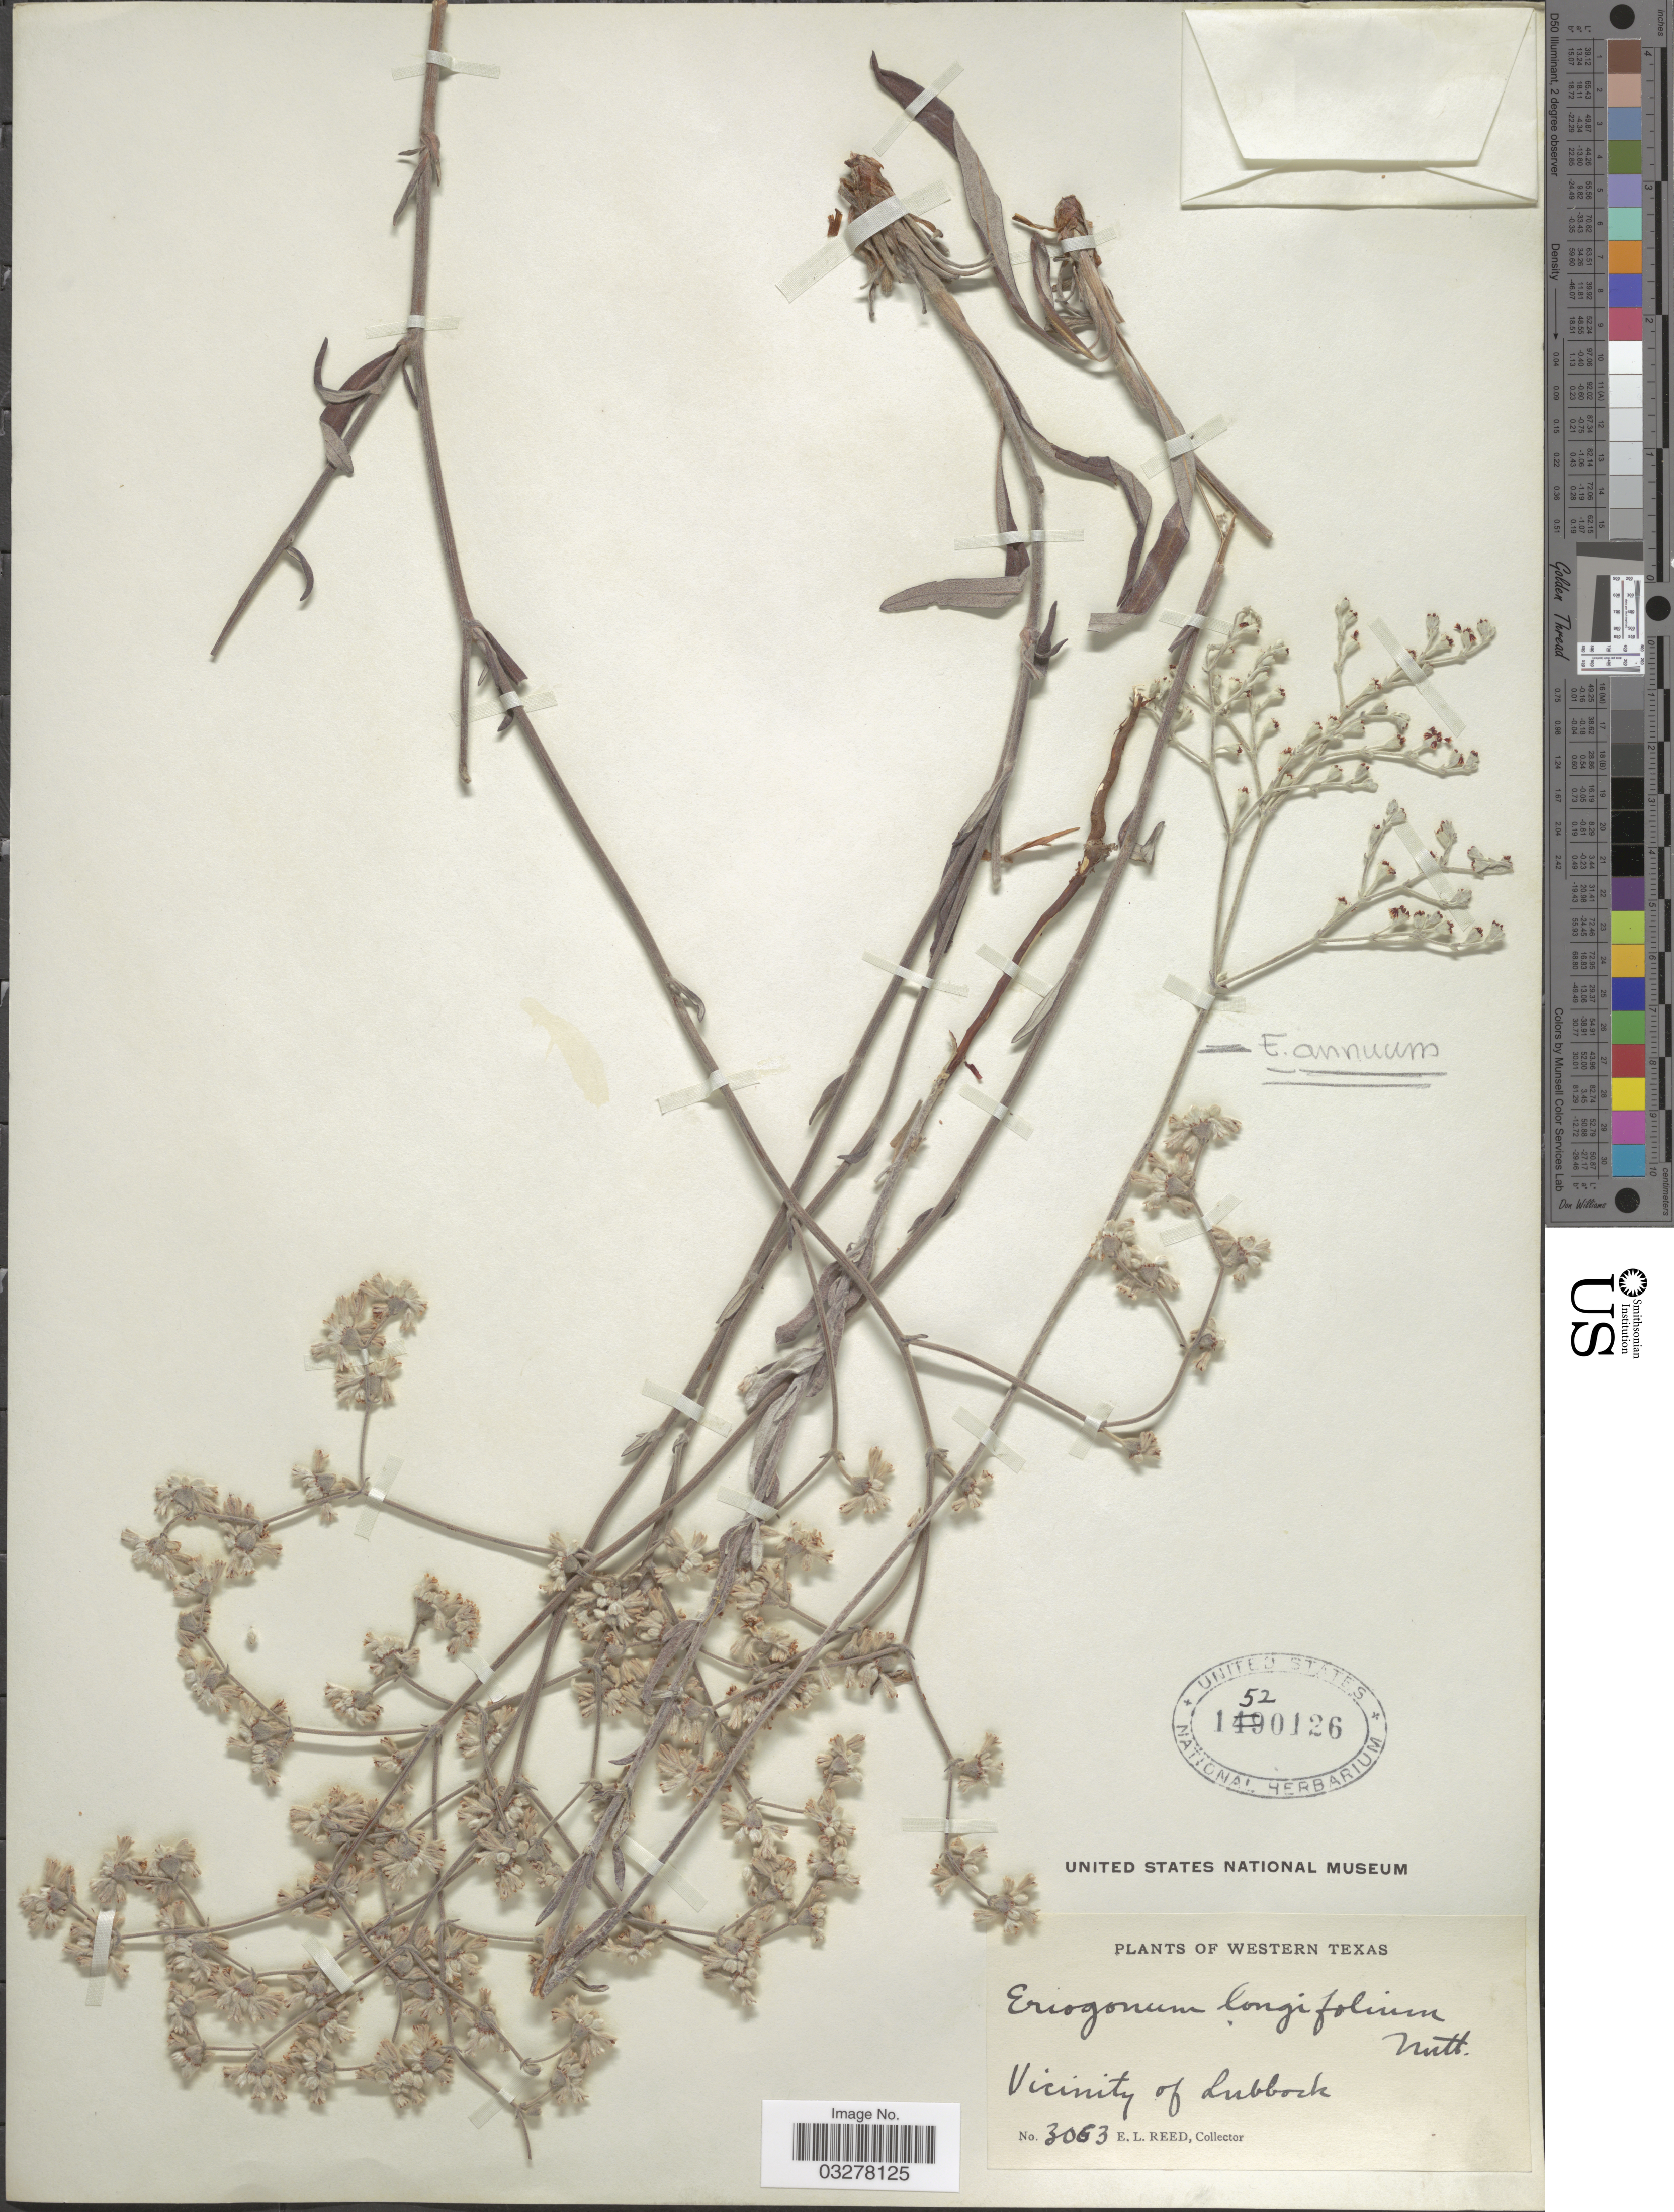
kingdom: Plantae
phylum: Tracheophyta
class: Magnoliopsida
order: Caryophyllales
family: Polygonaceae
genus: Eriogonum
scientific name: Eriogonum longifolium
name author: Nutt.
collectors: E. Reed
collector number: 3063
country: United States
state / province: Texas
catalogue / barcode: US 1520126